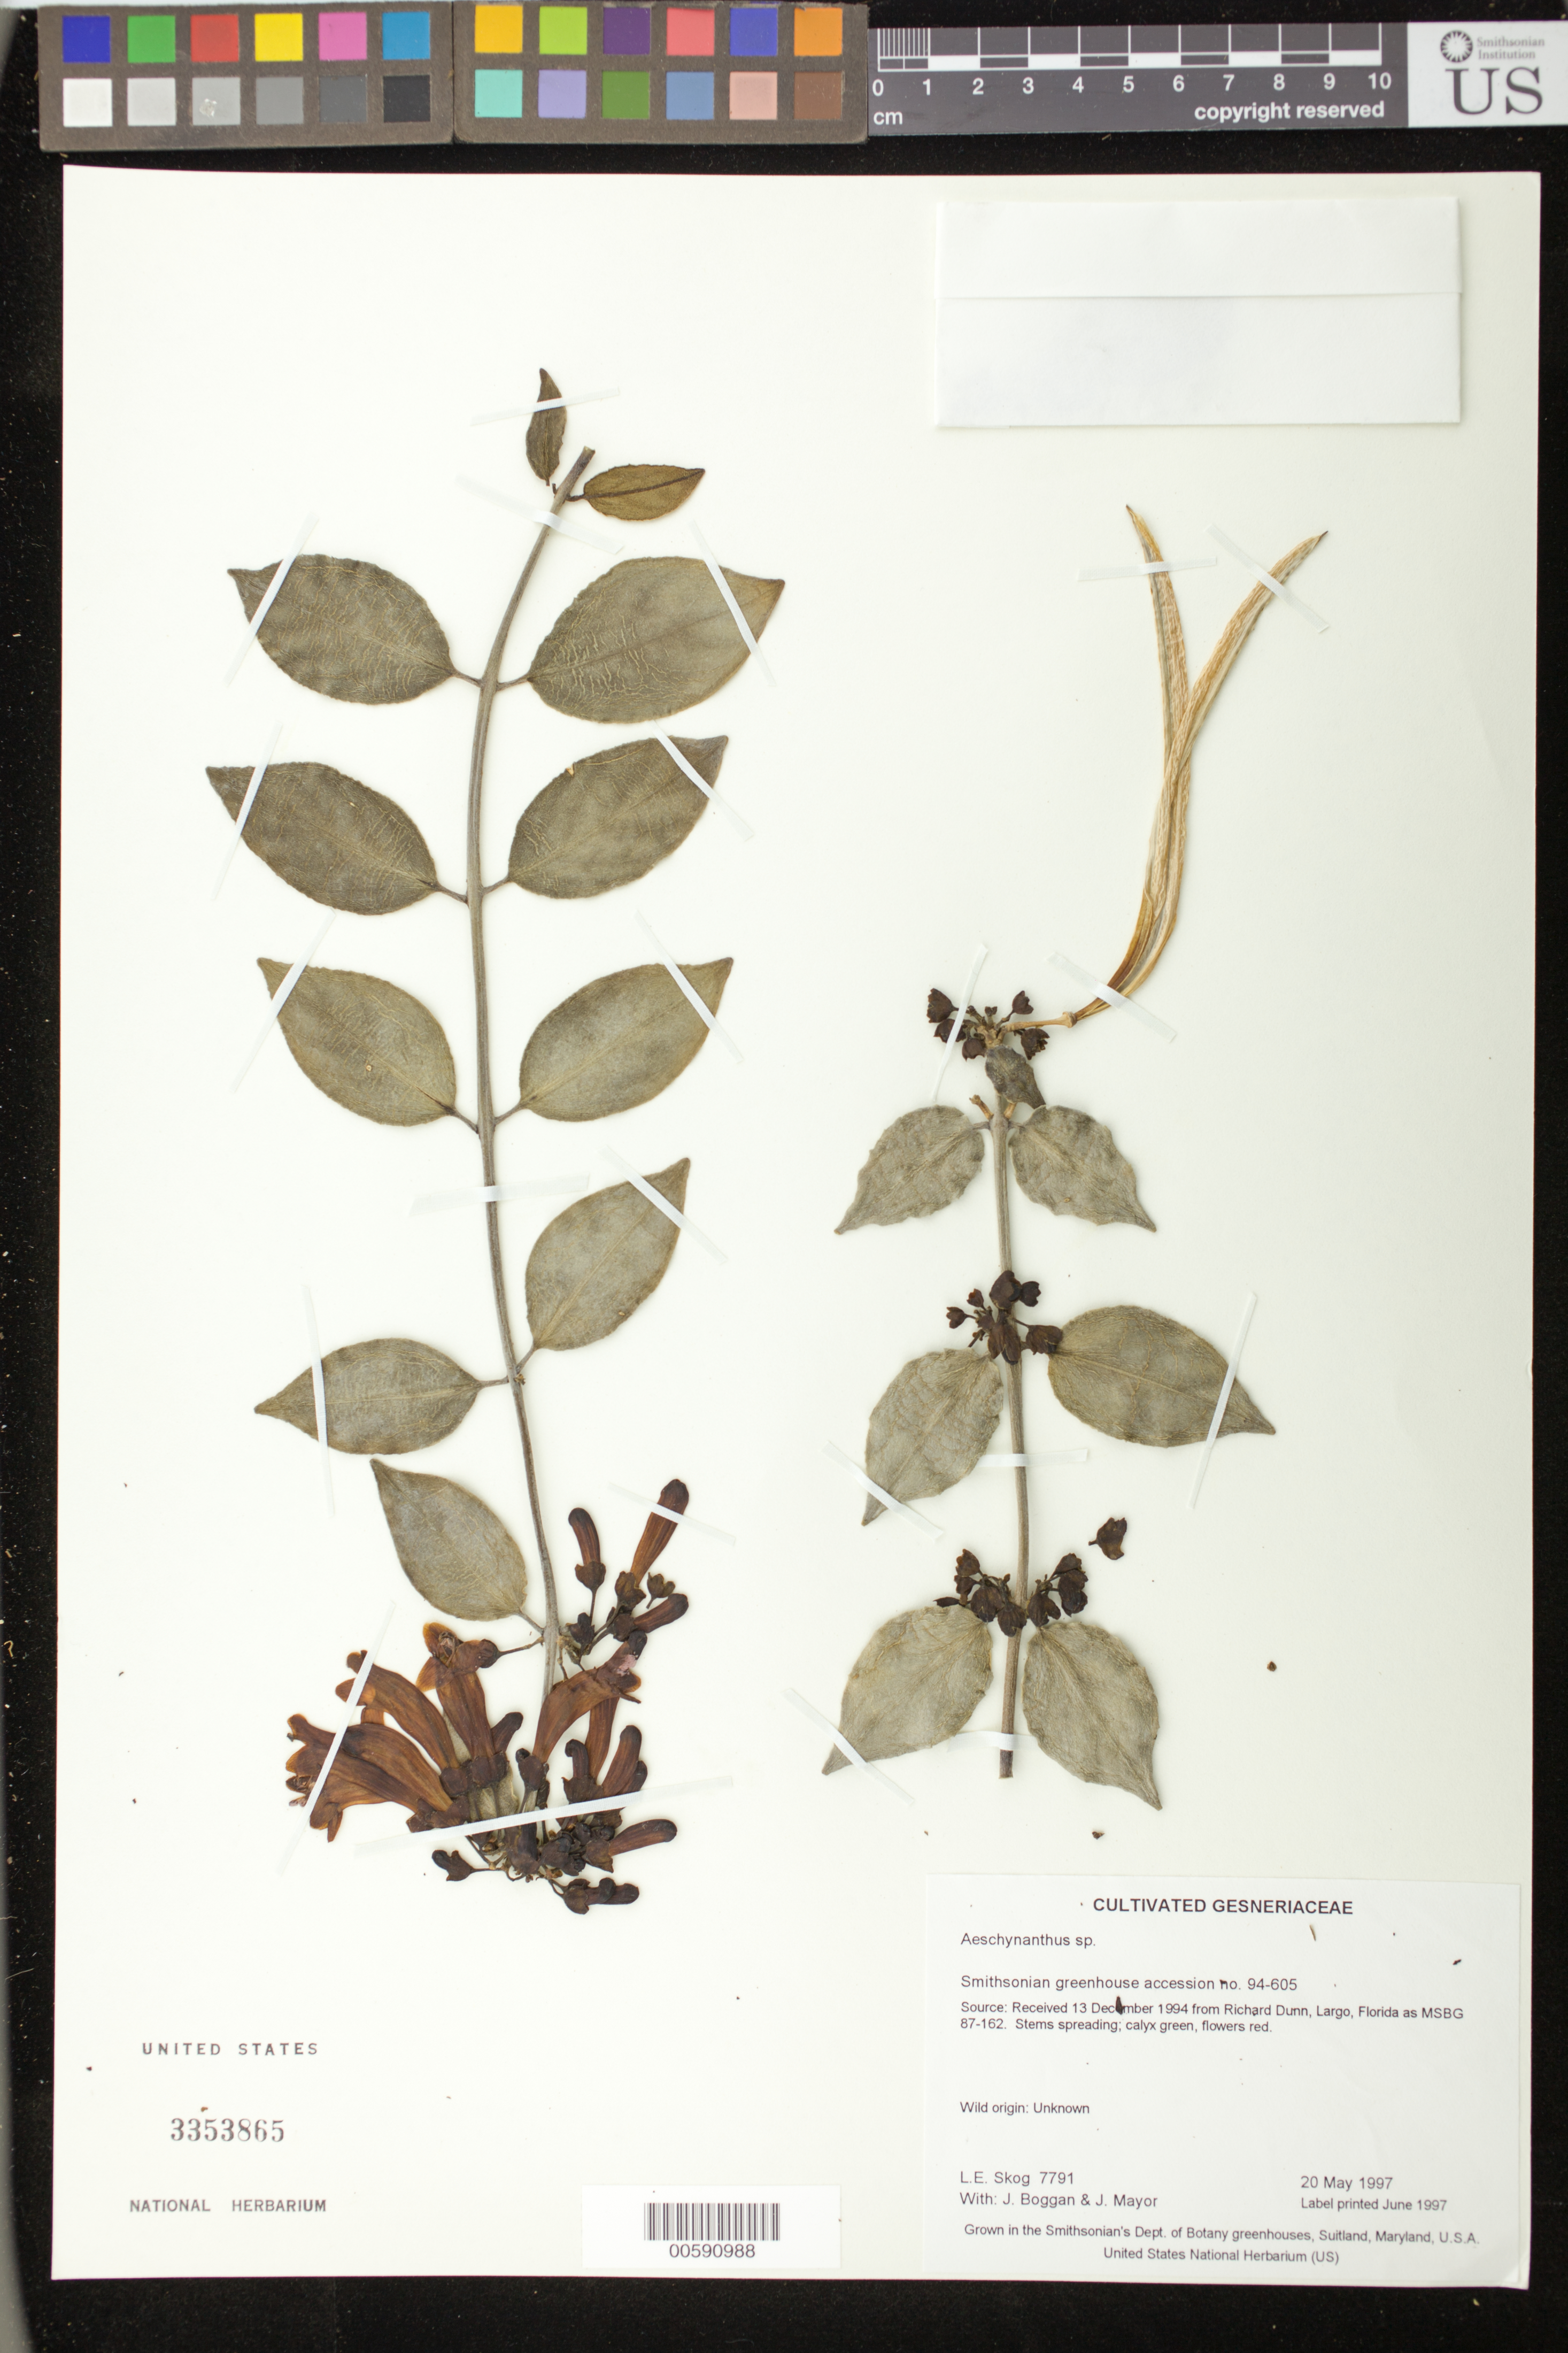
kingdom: Plantae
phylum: Tracheophyta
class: Magnoliopsida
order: Lamiales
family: Gesneriaceae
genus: Aeschynanthus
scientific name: Aeschynanthus sp.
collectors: L. E. Skog, J. K. Boggan & J. Mayor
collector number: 7791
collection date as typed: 20 May 1997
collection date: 1997-05-20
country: United States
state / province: Maryland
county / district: Prince George's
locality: Grown in the Smithsonian's Dept. of Botany greenhouses, Suitland, Maryland, U.S.A.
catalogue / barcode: US 3353865